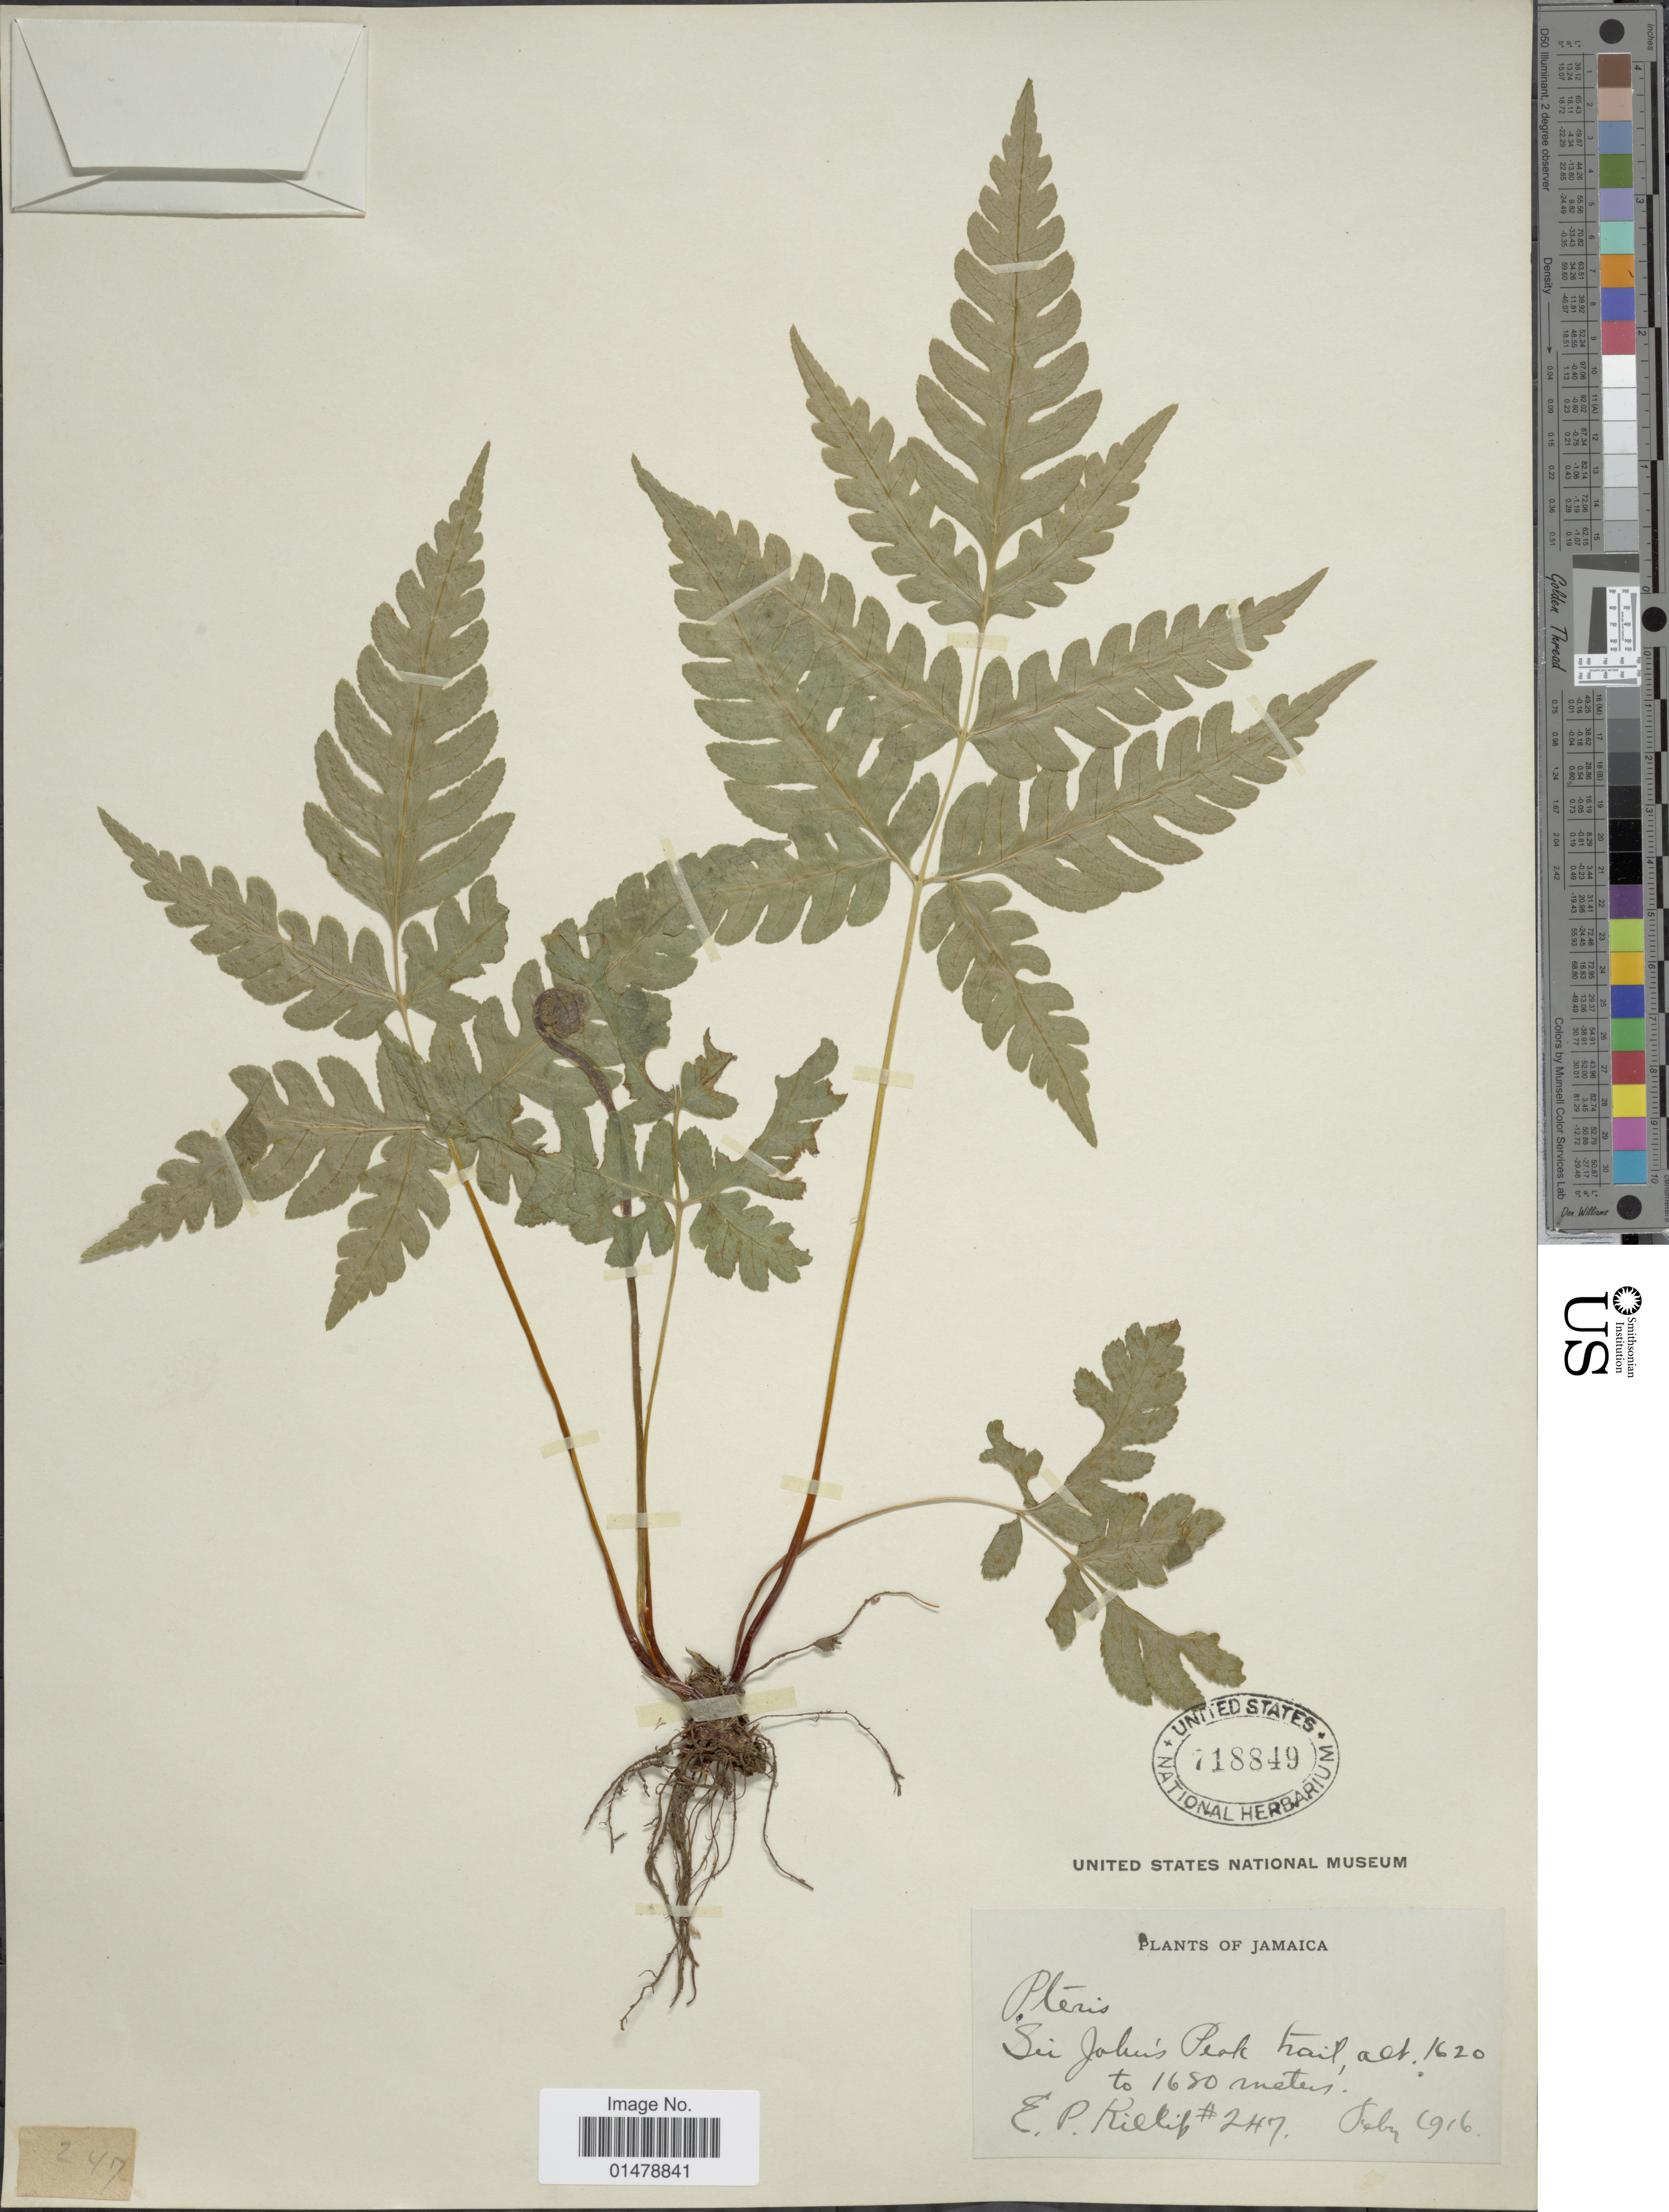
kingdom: Plantae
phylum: Tracheophyta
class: Polypodiopsida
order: Polypodiales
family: Pteridaceae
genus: Pteris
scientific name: Pteris podophylla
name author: Sw.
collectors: E. P. Killip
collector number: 247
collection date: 1916-02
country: Jamaica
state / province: Saint Andrew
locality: Sir John's Peak trail.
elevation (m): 1620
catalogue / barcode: US 718849